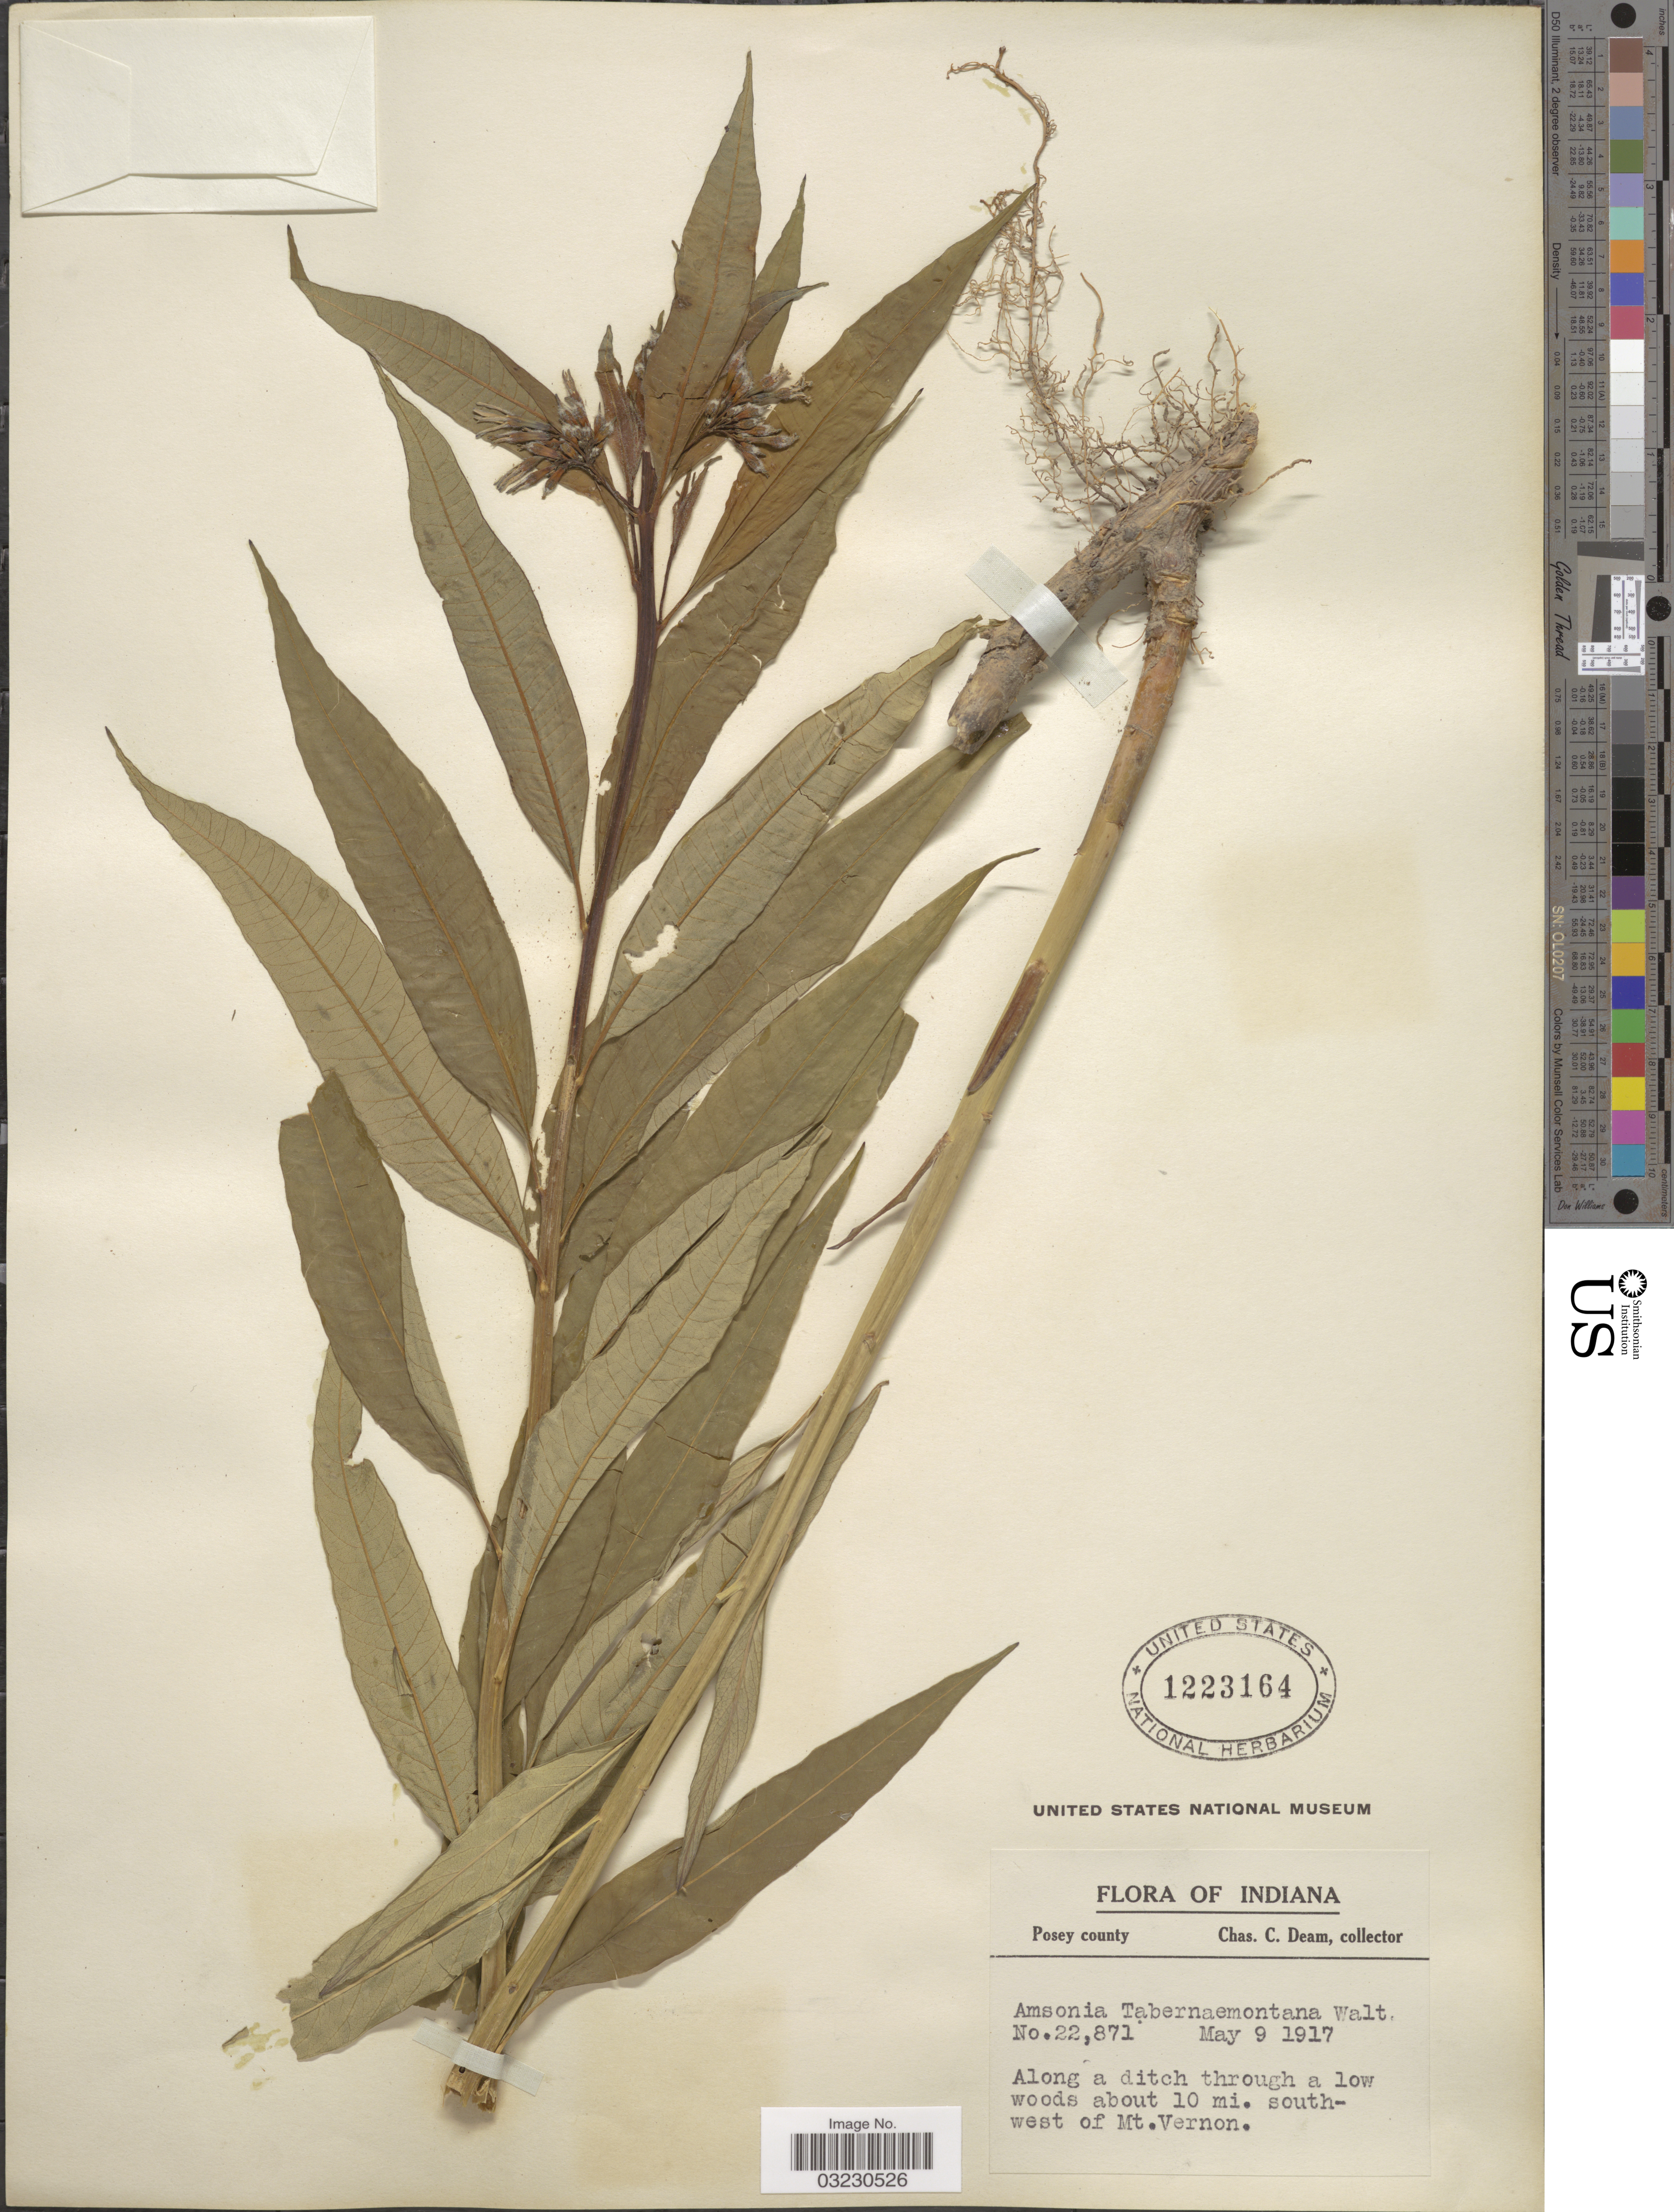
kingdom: Plantae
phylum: Tracheophyta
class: Magnoliopsida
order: Gentianales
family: Apocynaceae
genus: Amsonia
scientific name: Amsonia tabernaemontana var. gattingeri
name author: Woodson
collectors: C. C. Deam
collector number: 22871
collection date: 1917-05-09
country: United States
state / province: Indiana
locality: Posey county, Along a ditch through a low woods about 10 mi. south-west of Mt. Vernon.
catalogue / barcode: US 1223164